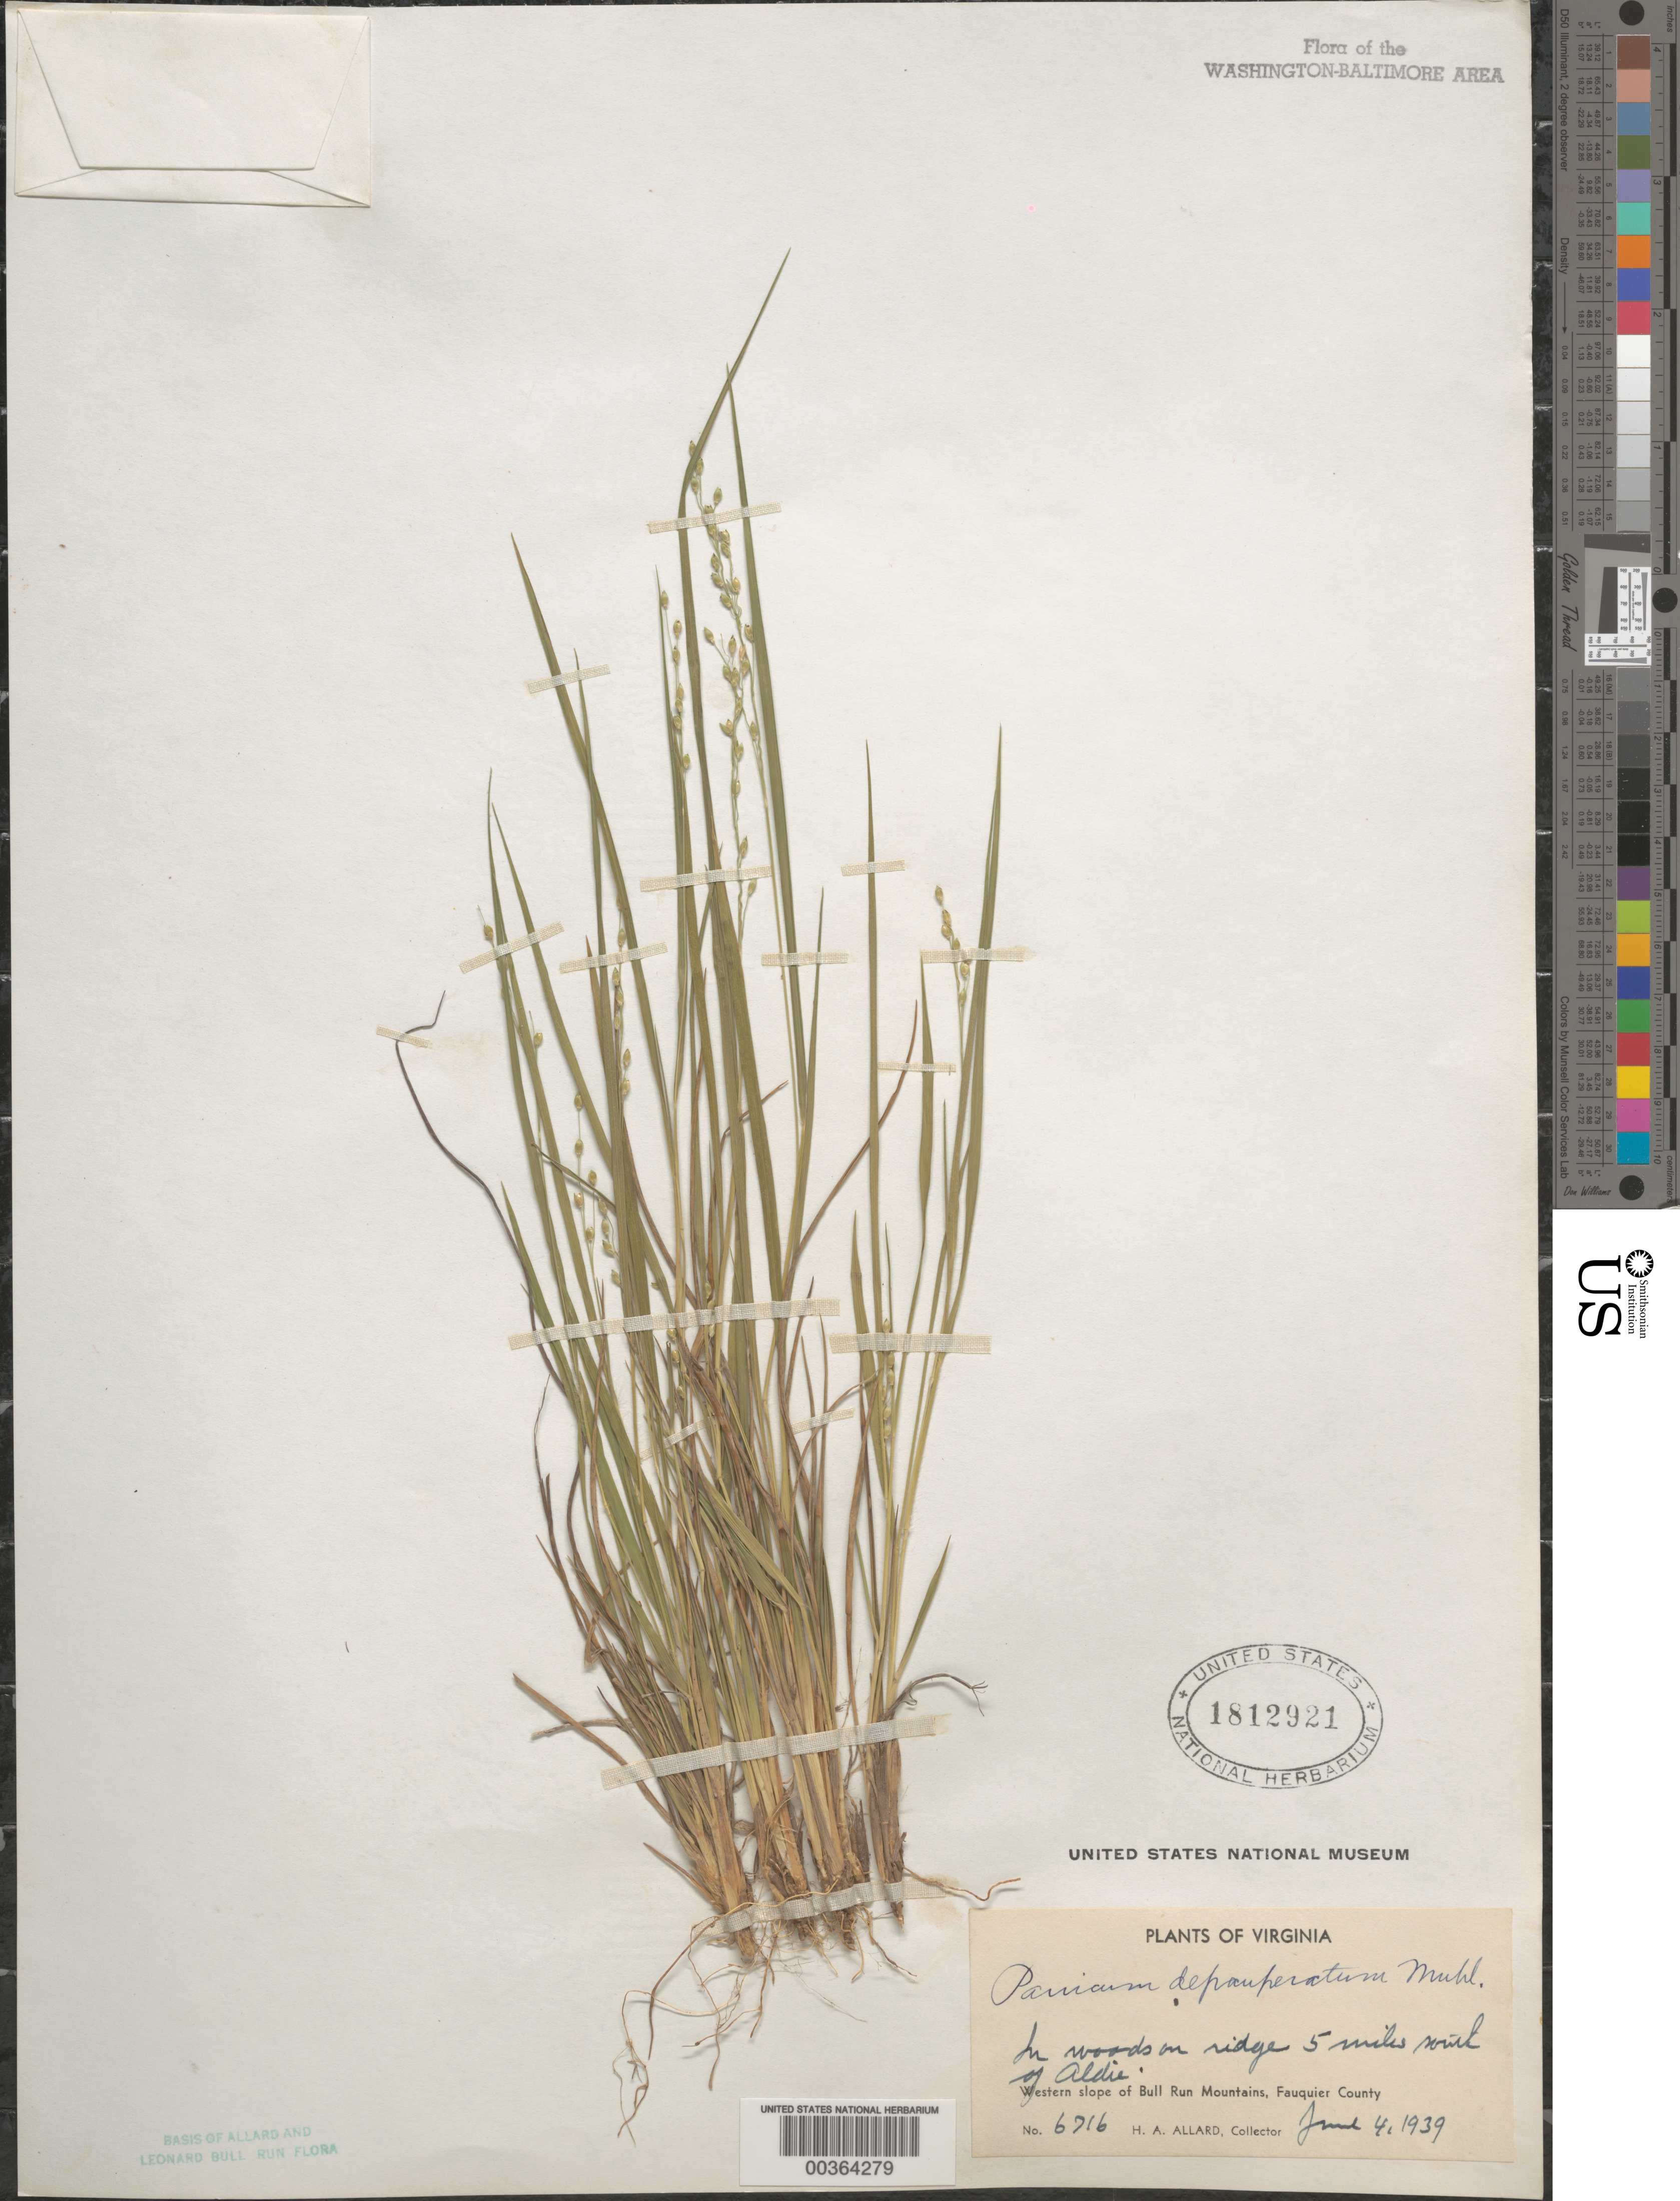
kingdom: Plantae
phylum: Tracheophyta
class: Liliopsida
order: Poales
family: Poaceae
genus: Dichanthelium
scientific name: Dichanthelium depauperatum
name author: (Muhl.) Gould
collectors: H. A. Allard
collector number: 6716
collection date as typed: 04 Jun 1939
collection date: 1939-06-04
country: United States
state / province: Virginia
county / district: Fauquier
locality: S of Aldie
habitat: In woods on ridge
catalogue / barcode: US 1812921